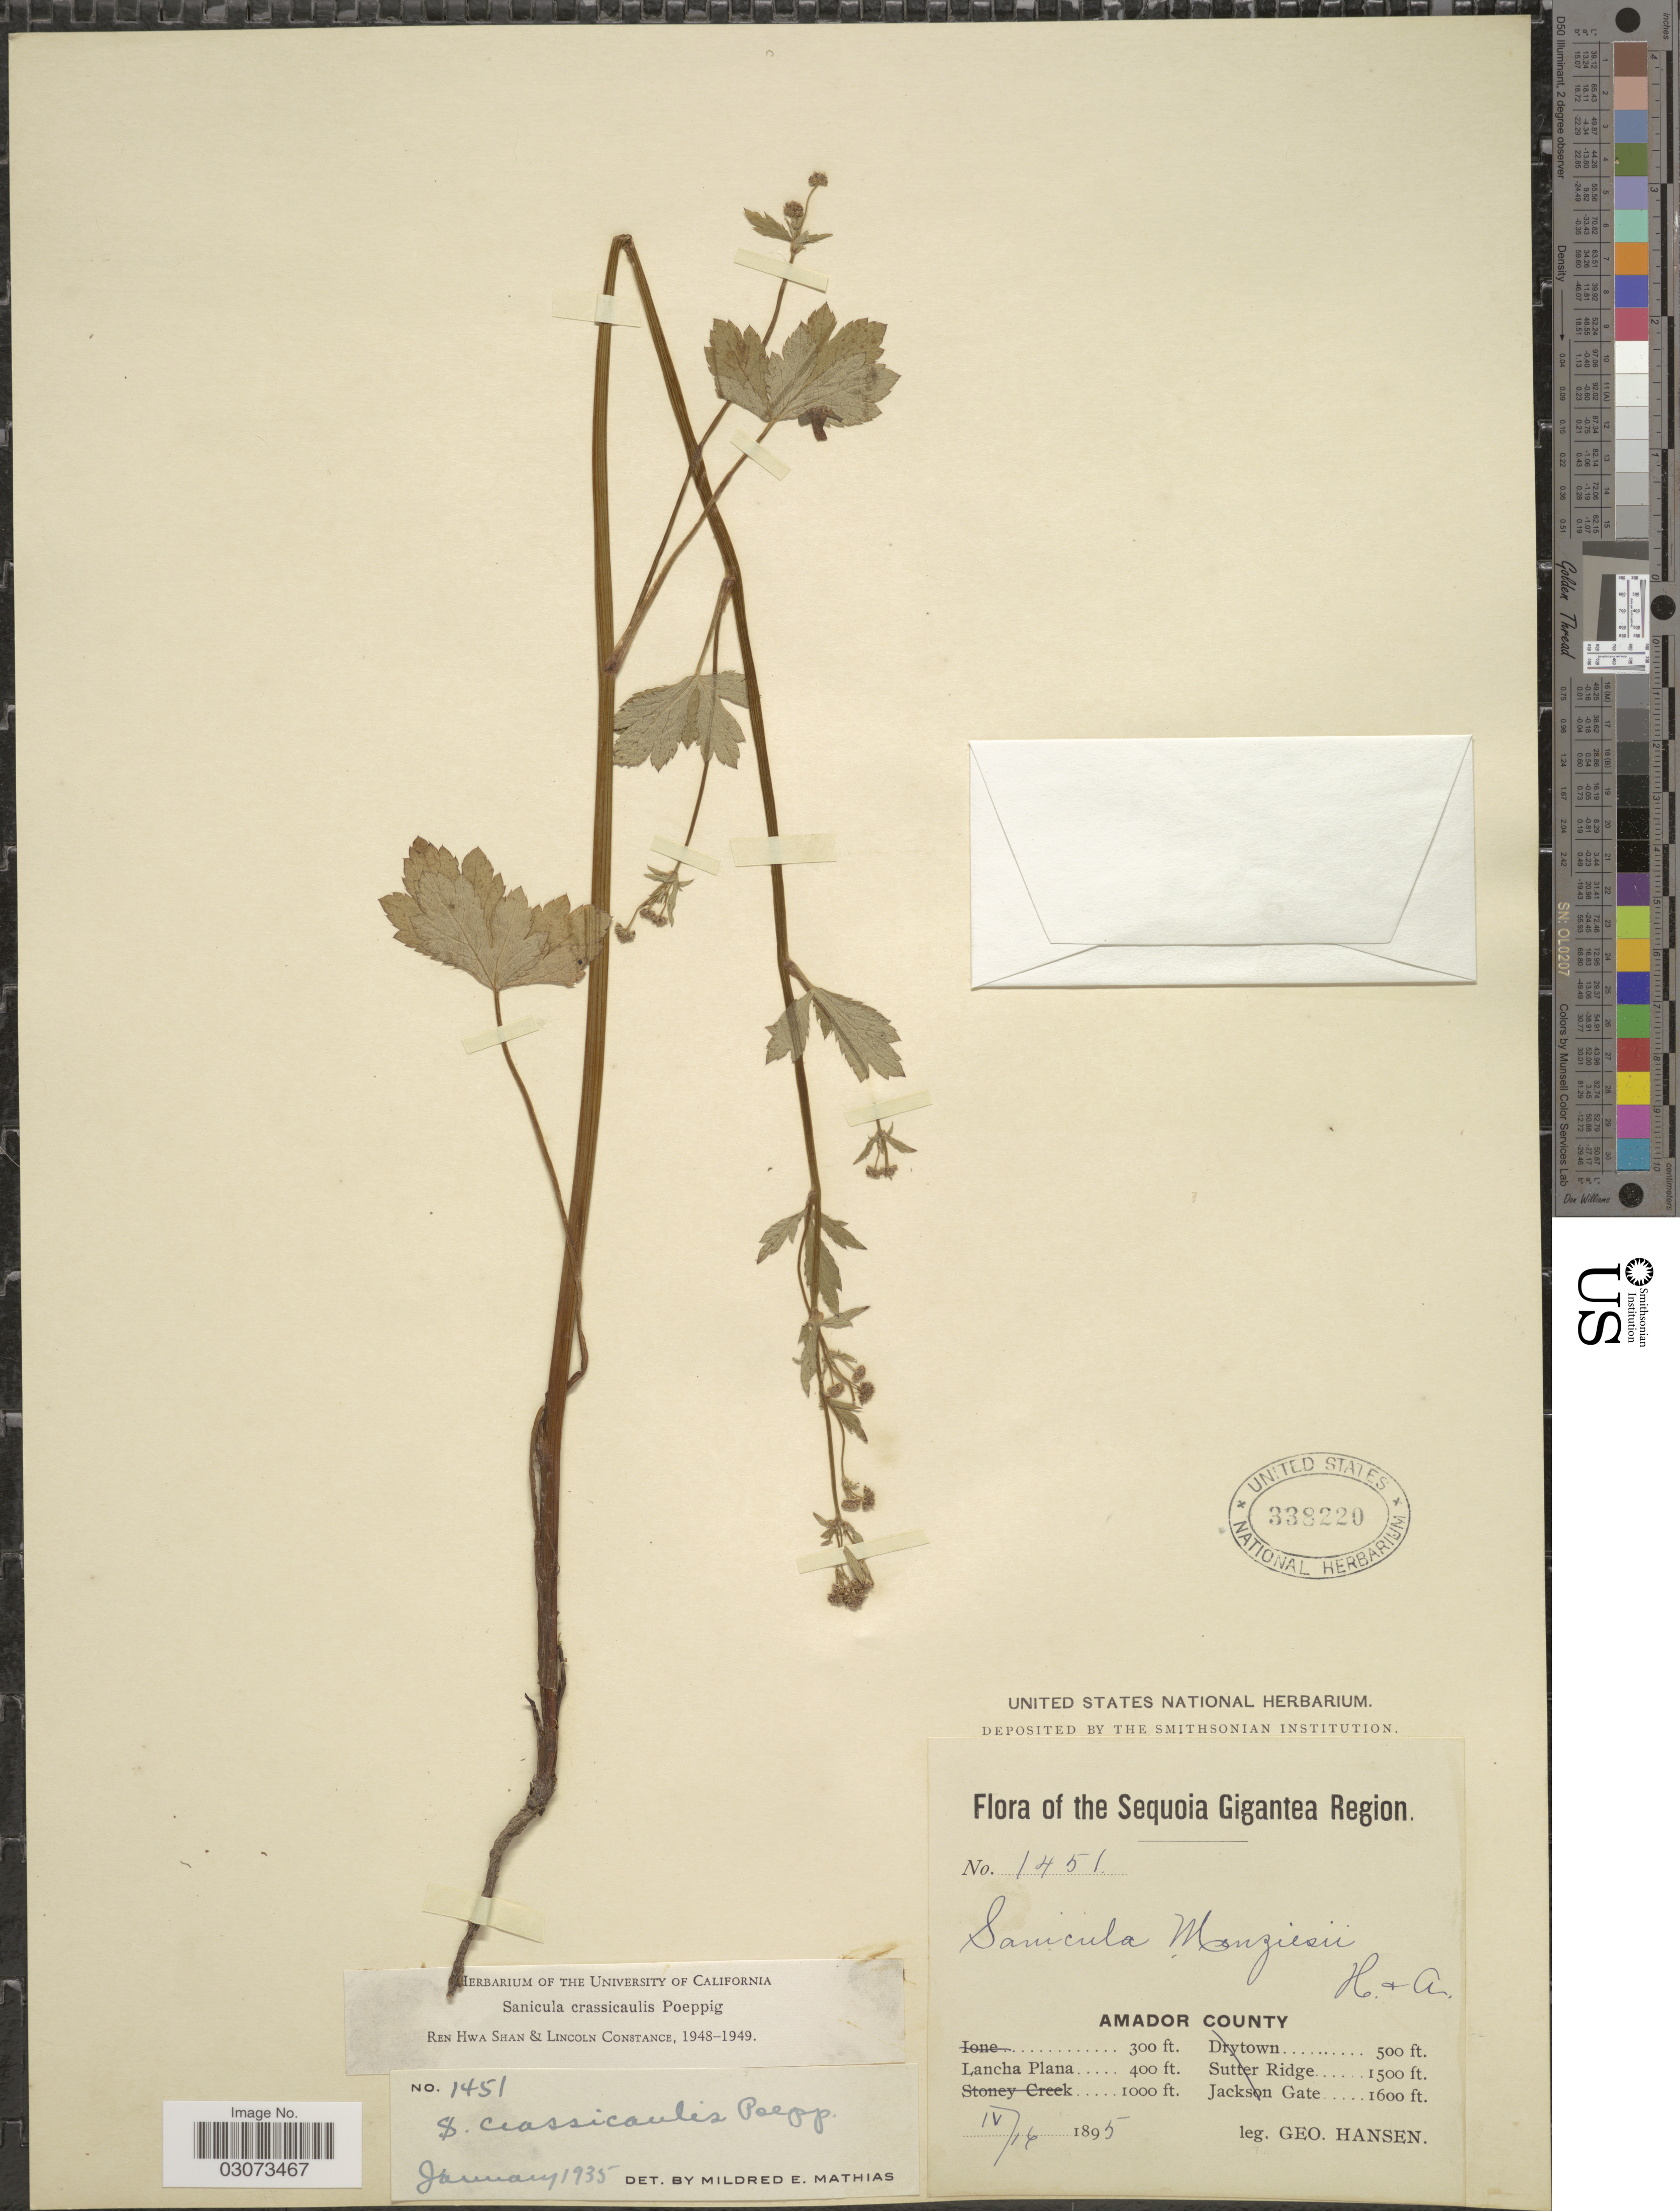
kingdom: Plantae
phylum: Tracheophyta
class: Magnoliopsida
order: Apiales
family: Apiaceae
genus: Sanicula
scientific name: Sanicula crassicaulis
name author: Poepp. ex DC.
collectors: G. Hansen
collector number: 1451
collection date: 1895-04-16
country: United States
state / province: California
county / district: Amador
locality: Sequoia Gigantea Region. Amador County. Lancha Plana.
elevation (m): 122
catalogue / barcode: US 338220